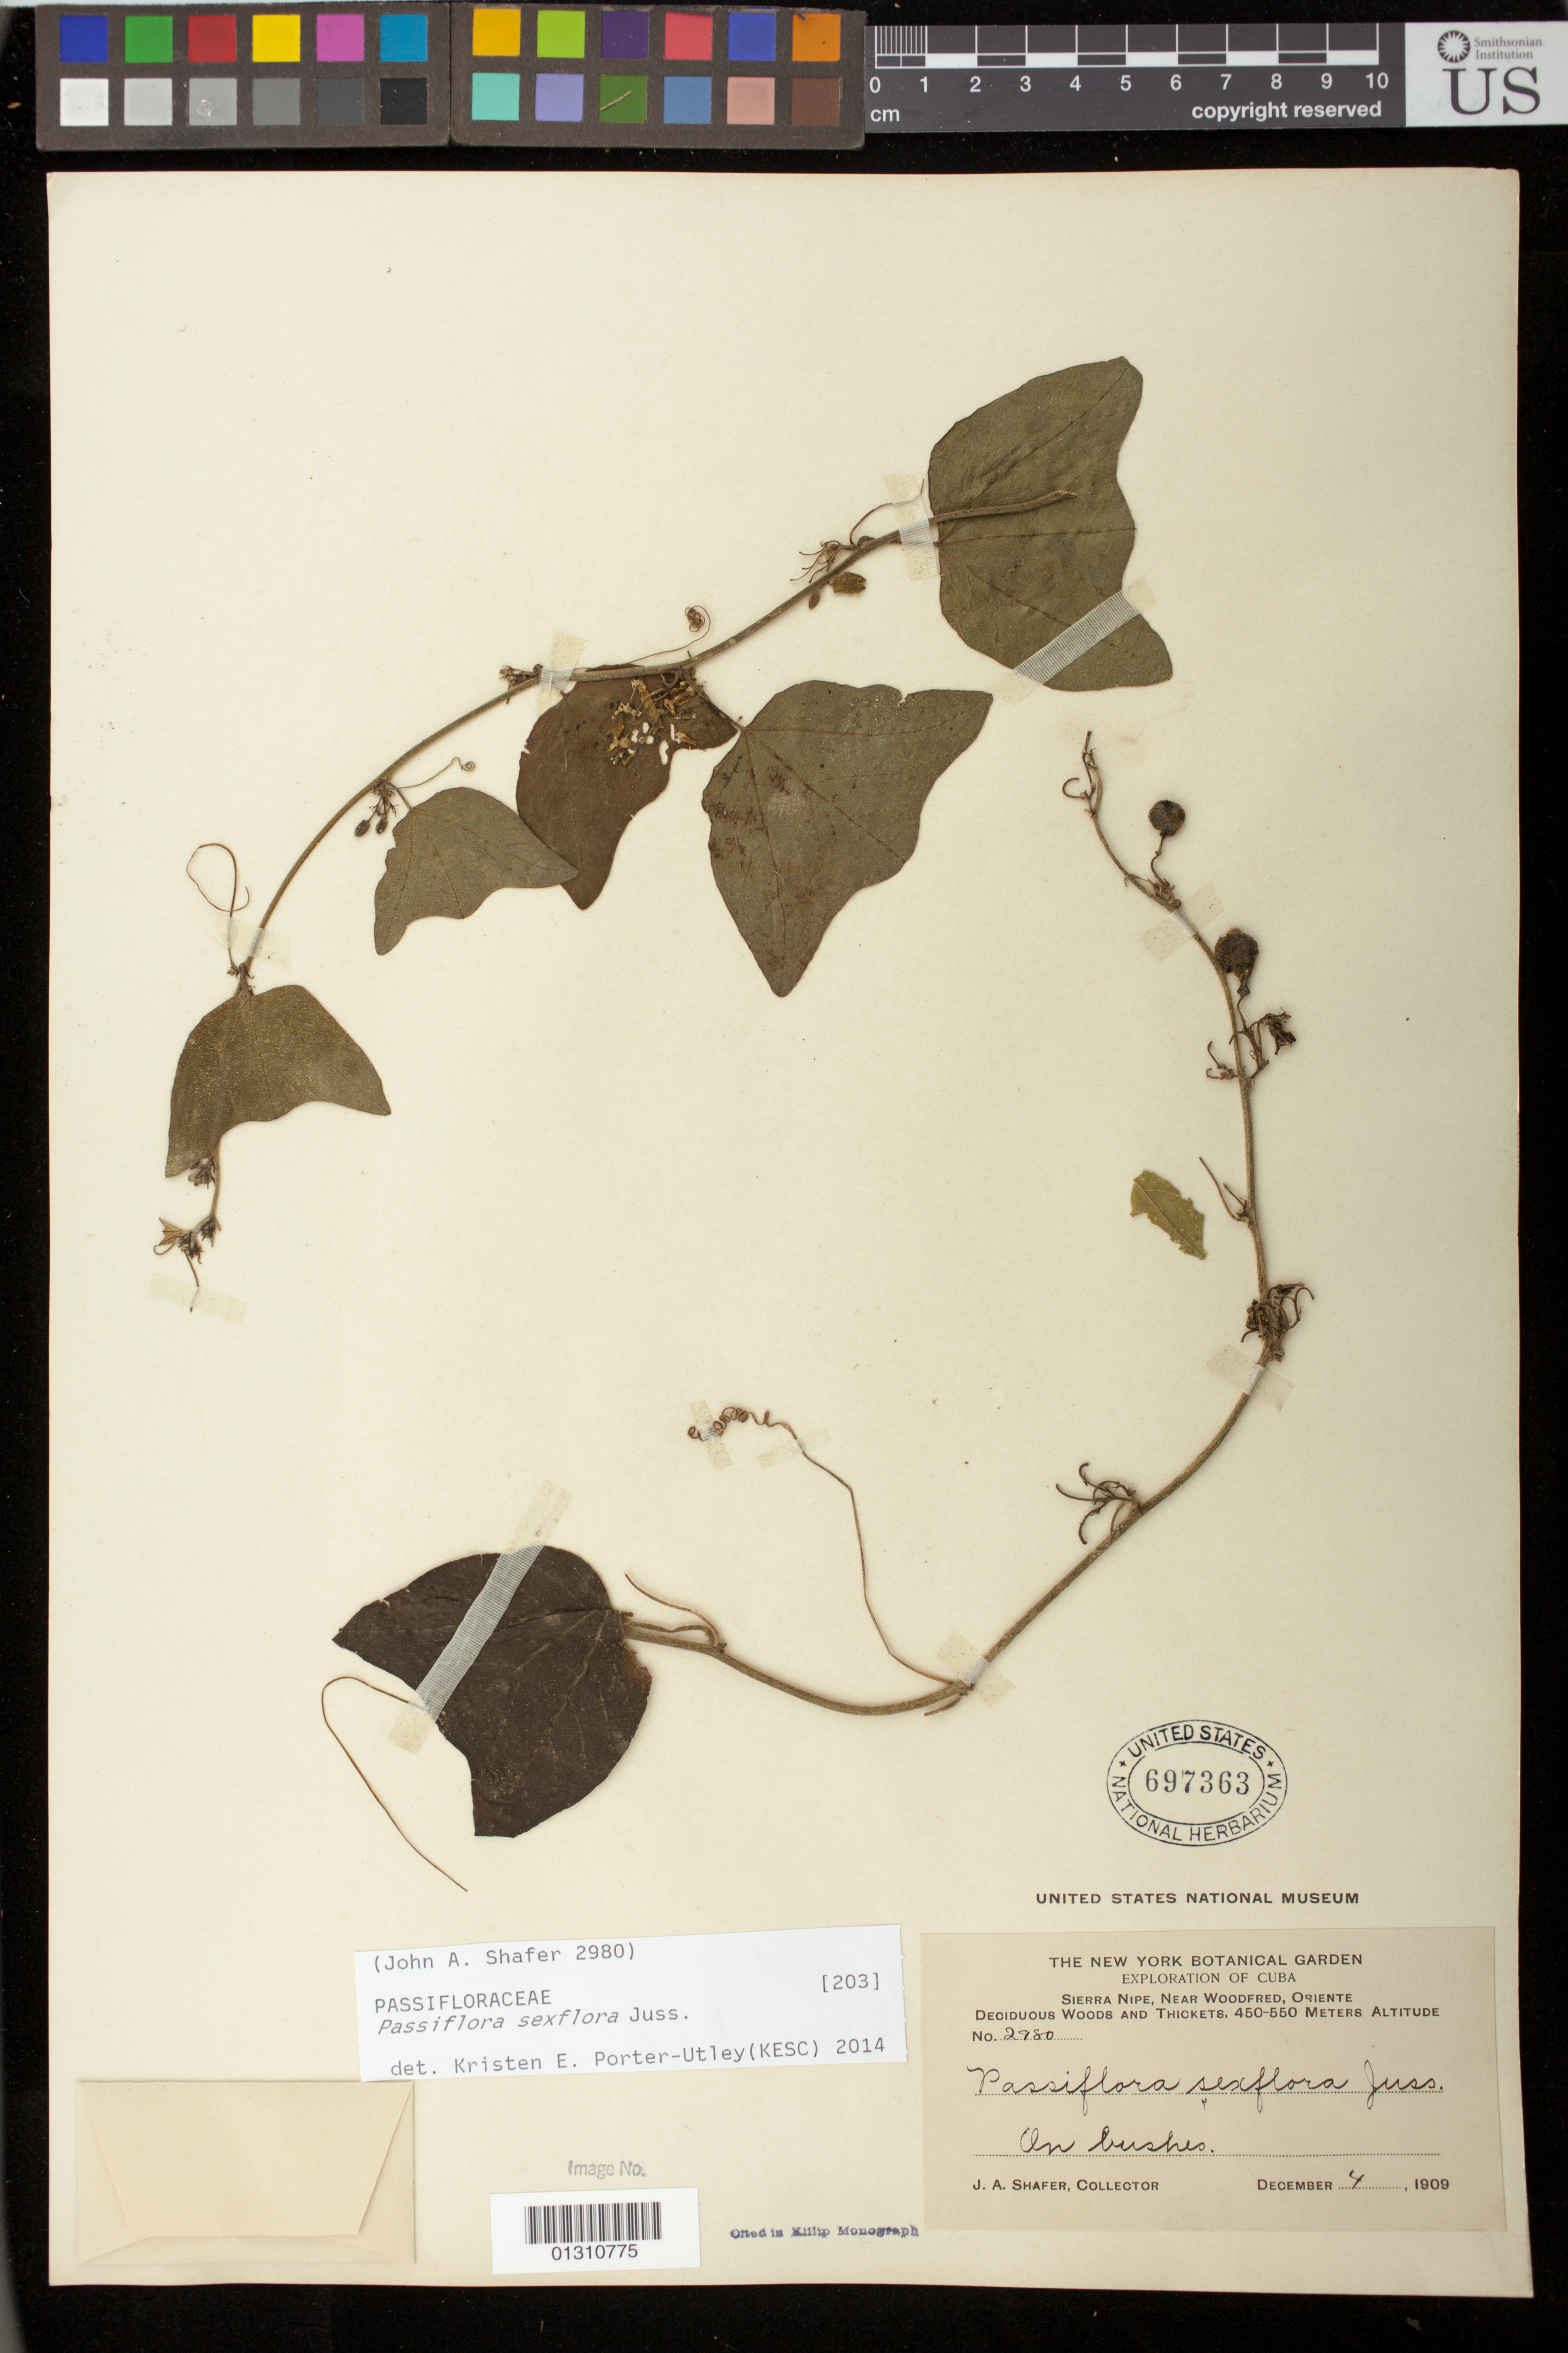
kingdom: Plantae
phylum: Tracheophyta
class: Magnoliopsida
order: Malpighiales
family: Passifloraceae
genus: Passiflora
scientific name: Passiflora sexflora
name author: Juss.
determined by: Porter-Utley, Kristen E.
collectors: J. A. Shafer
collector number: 2980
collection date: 1909-12-04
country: Cuba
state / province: Holguín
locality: Oriente, near Woodfred, Sierra Nipe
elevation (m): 450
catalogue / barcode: US 697363